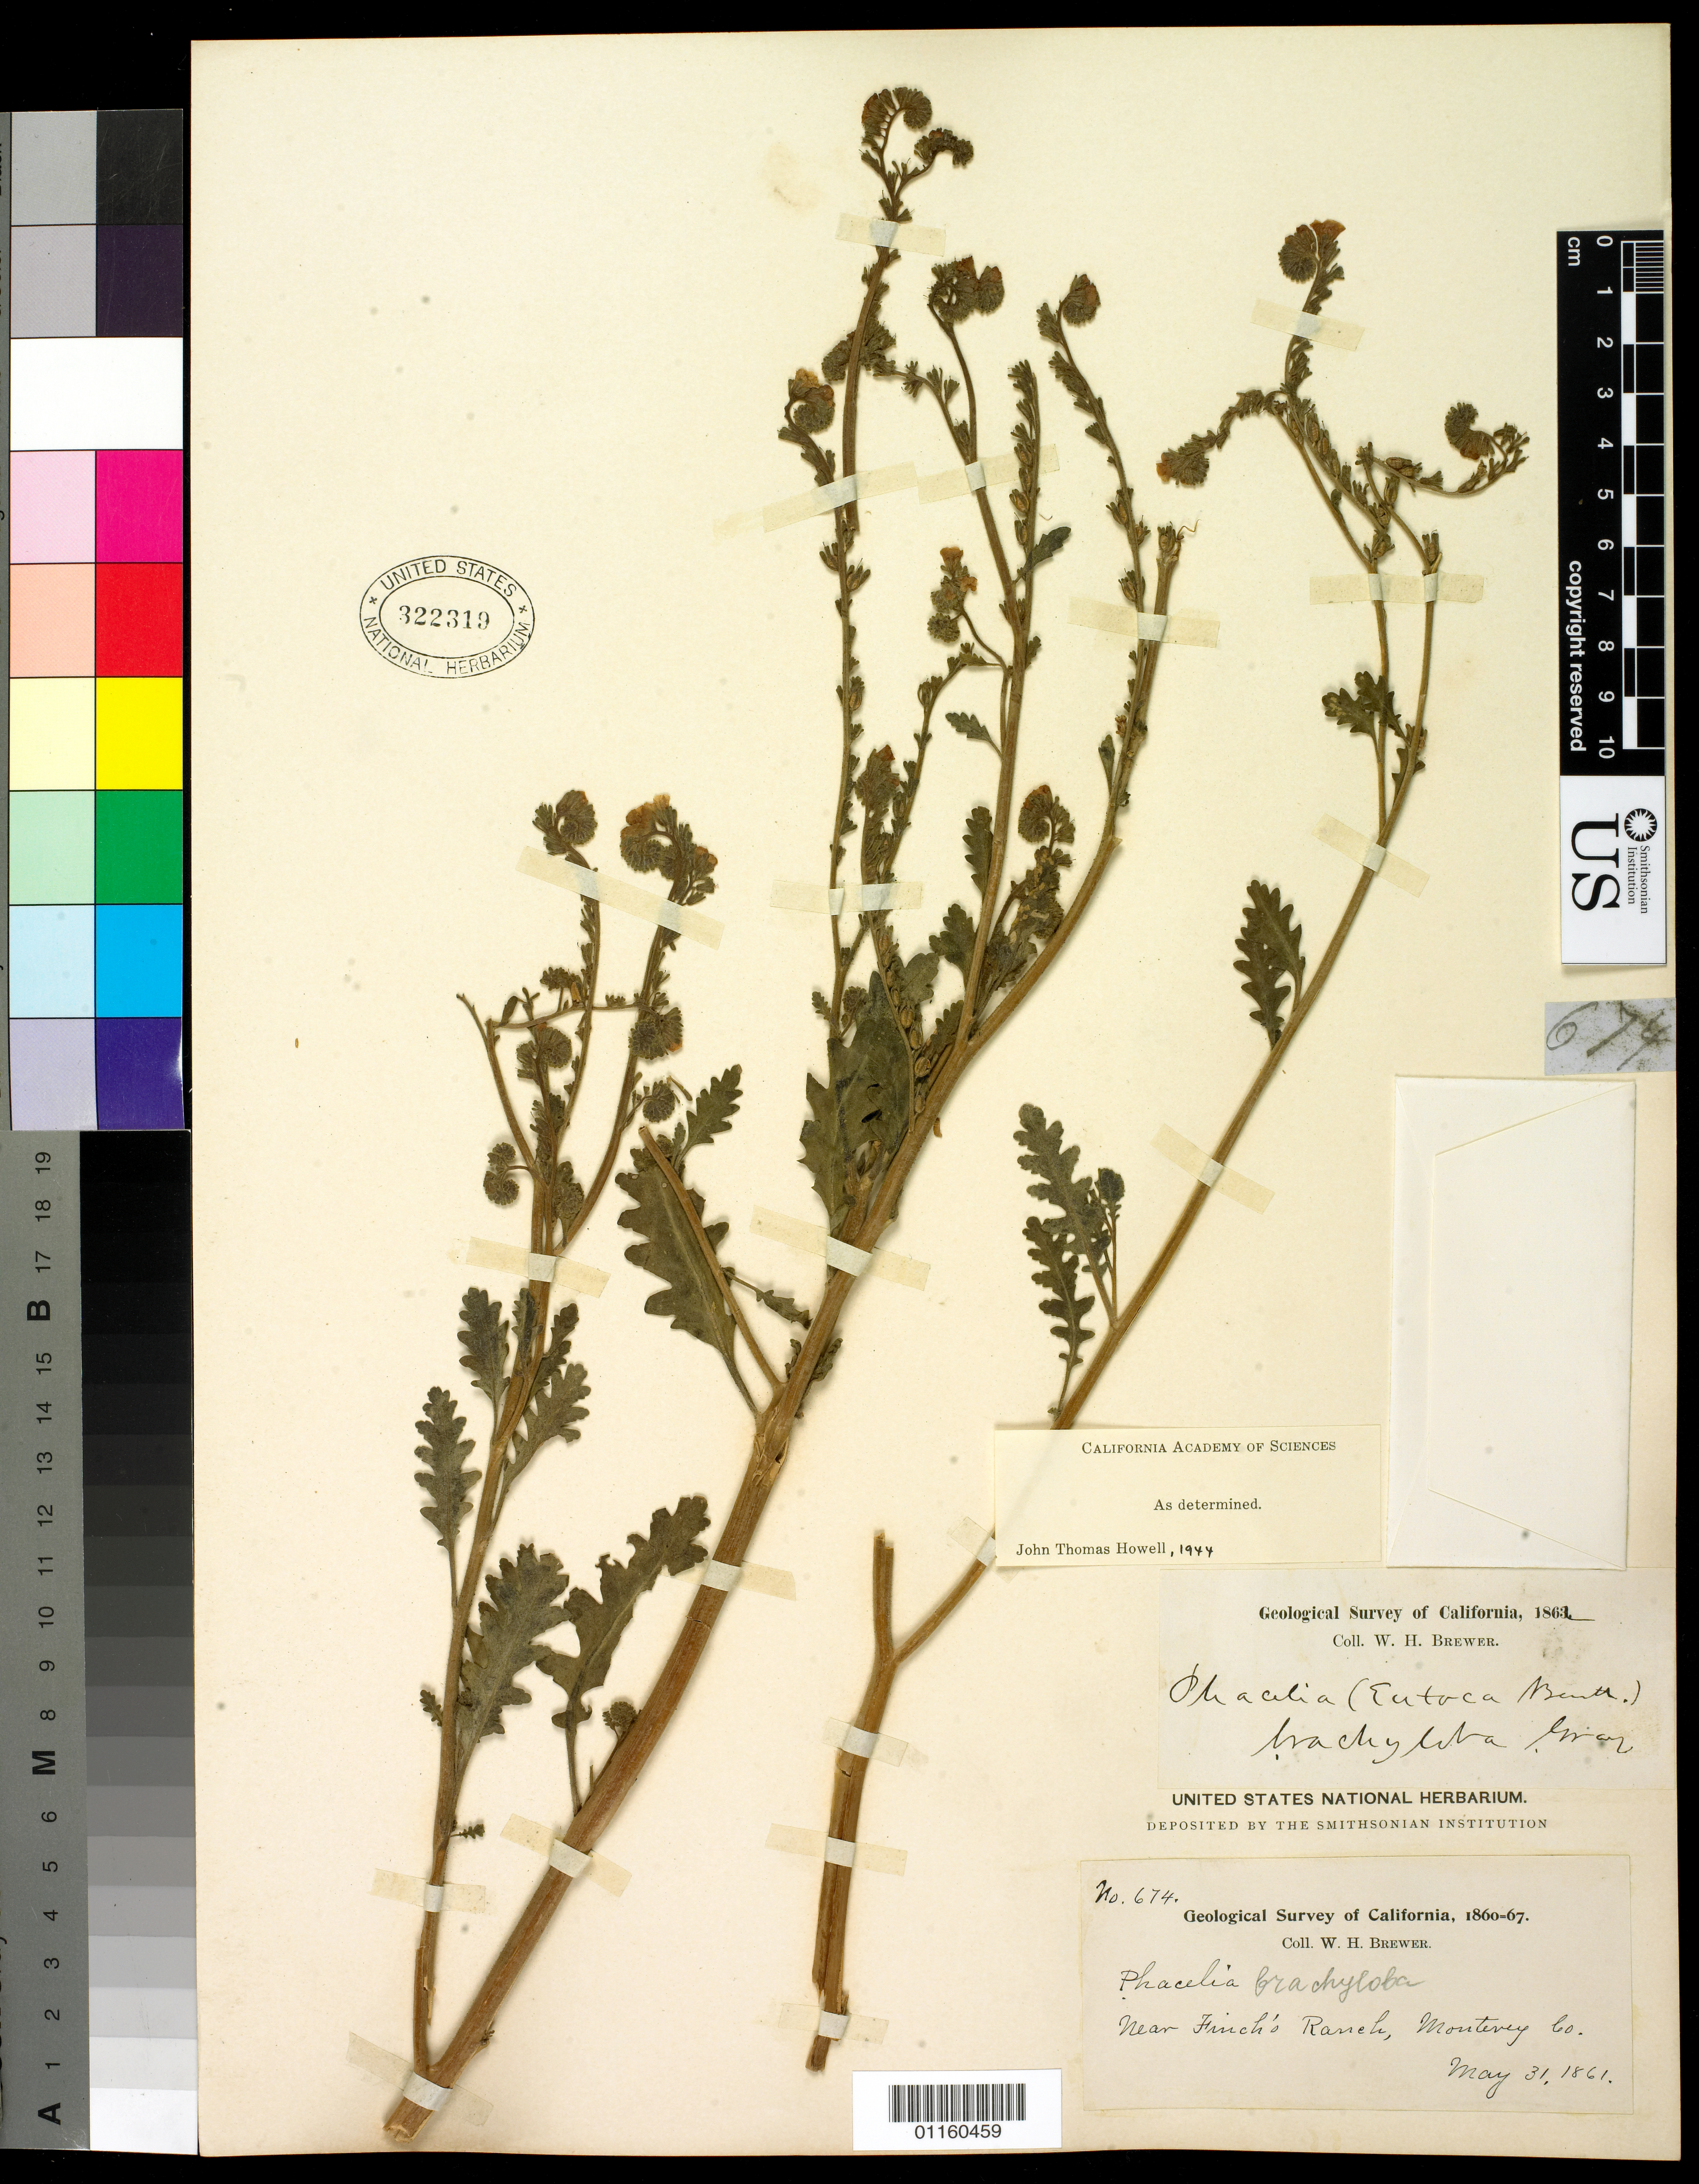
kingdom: Plantae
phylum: Tracheophyta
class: Magnoliopsida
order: Boraginales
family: Hydrophyllaceae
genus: Phacelia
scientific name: Phacelia brachyloba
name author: (Benth.) A. Gray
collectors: W. H. Brewer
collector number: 674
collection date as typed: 31 May 1861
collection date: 1861-05-31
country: United States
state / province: California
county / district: Monterey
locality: near Finch's Ranch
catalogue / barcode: US 322319